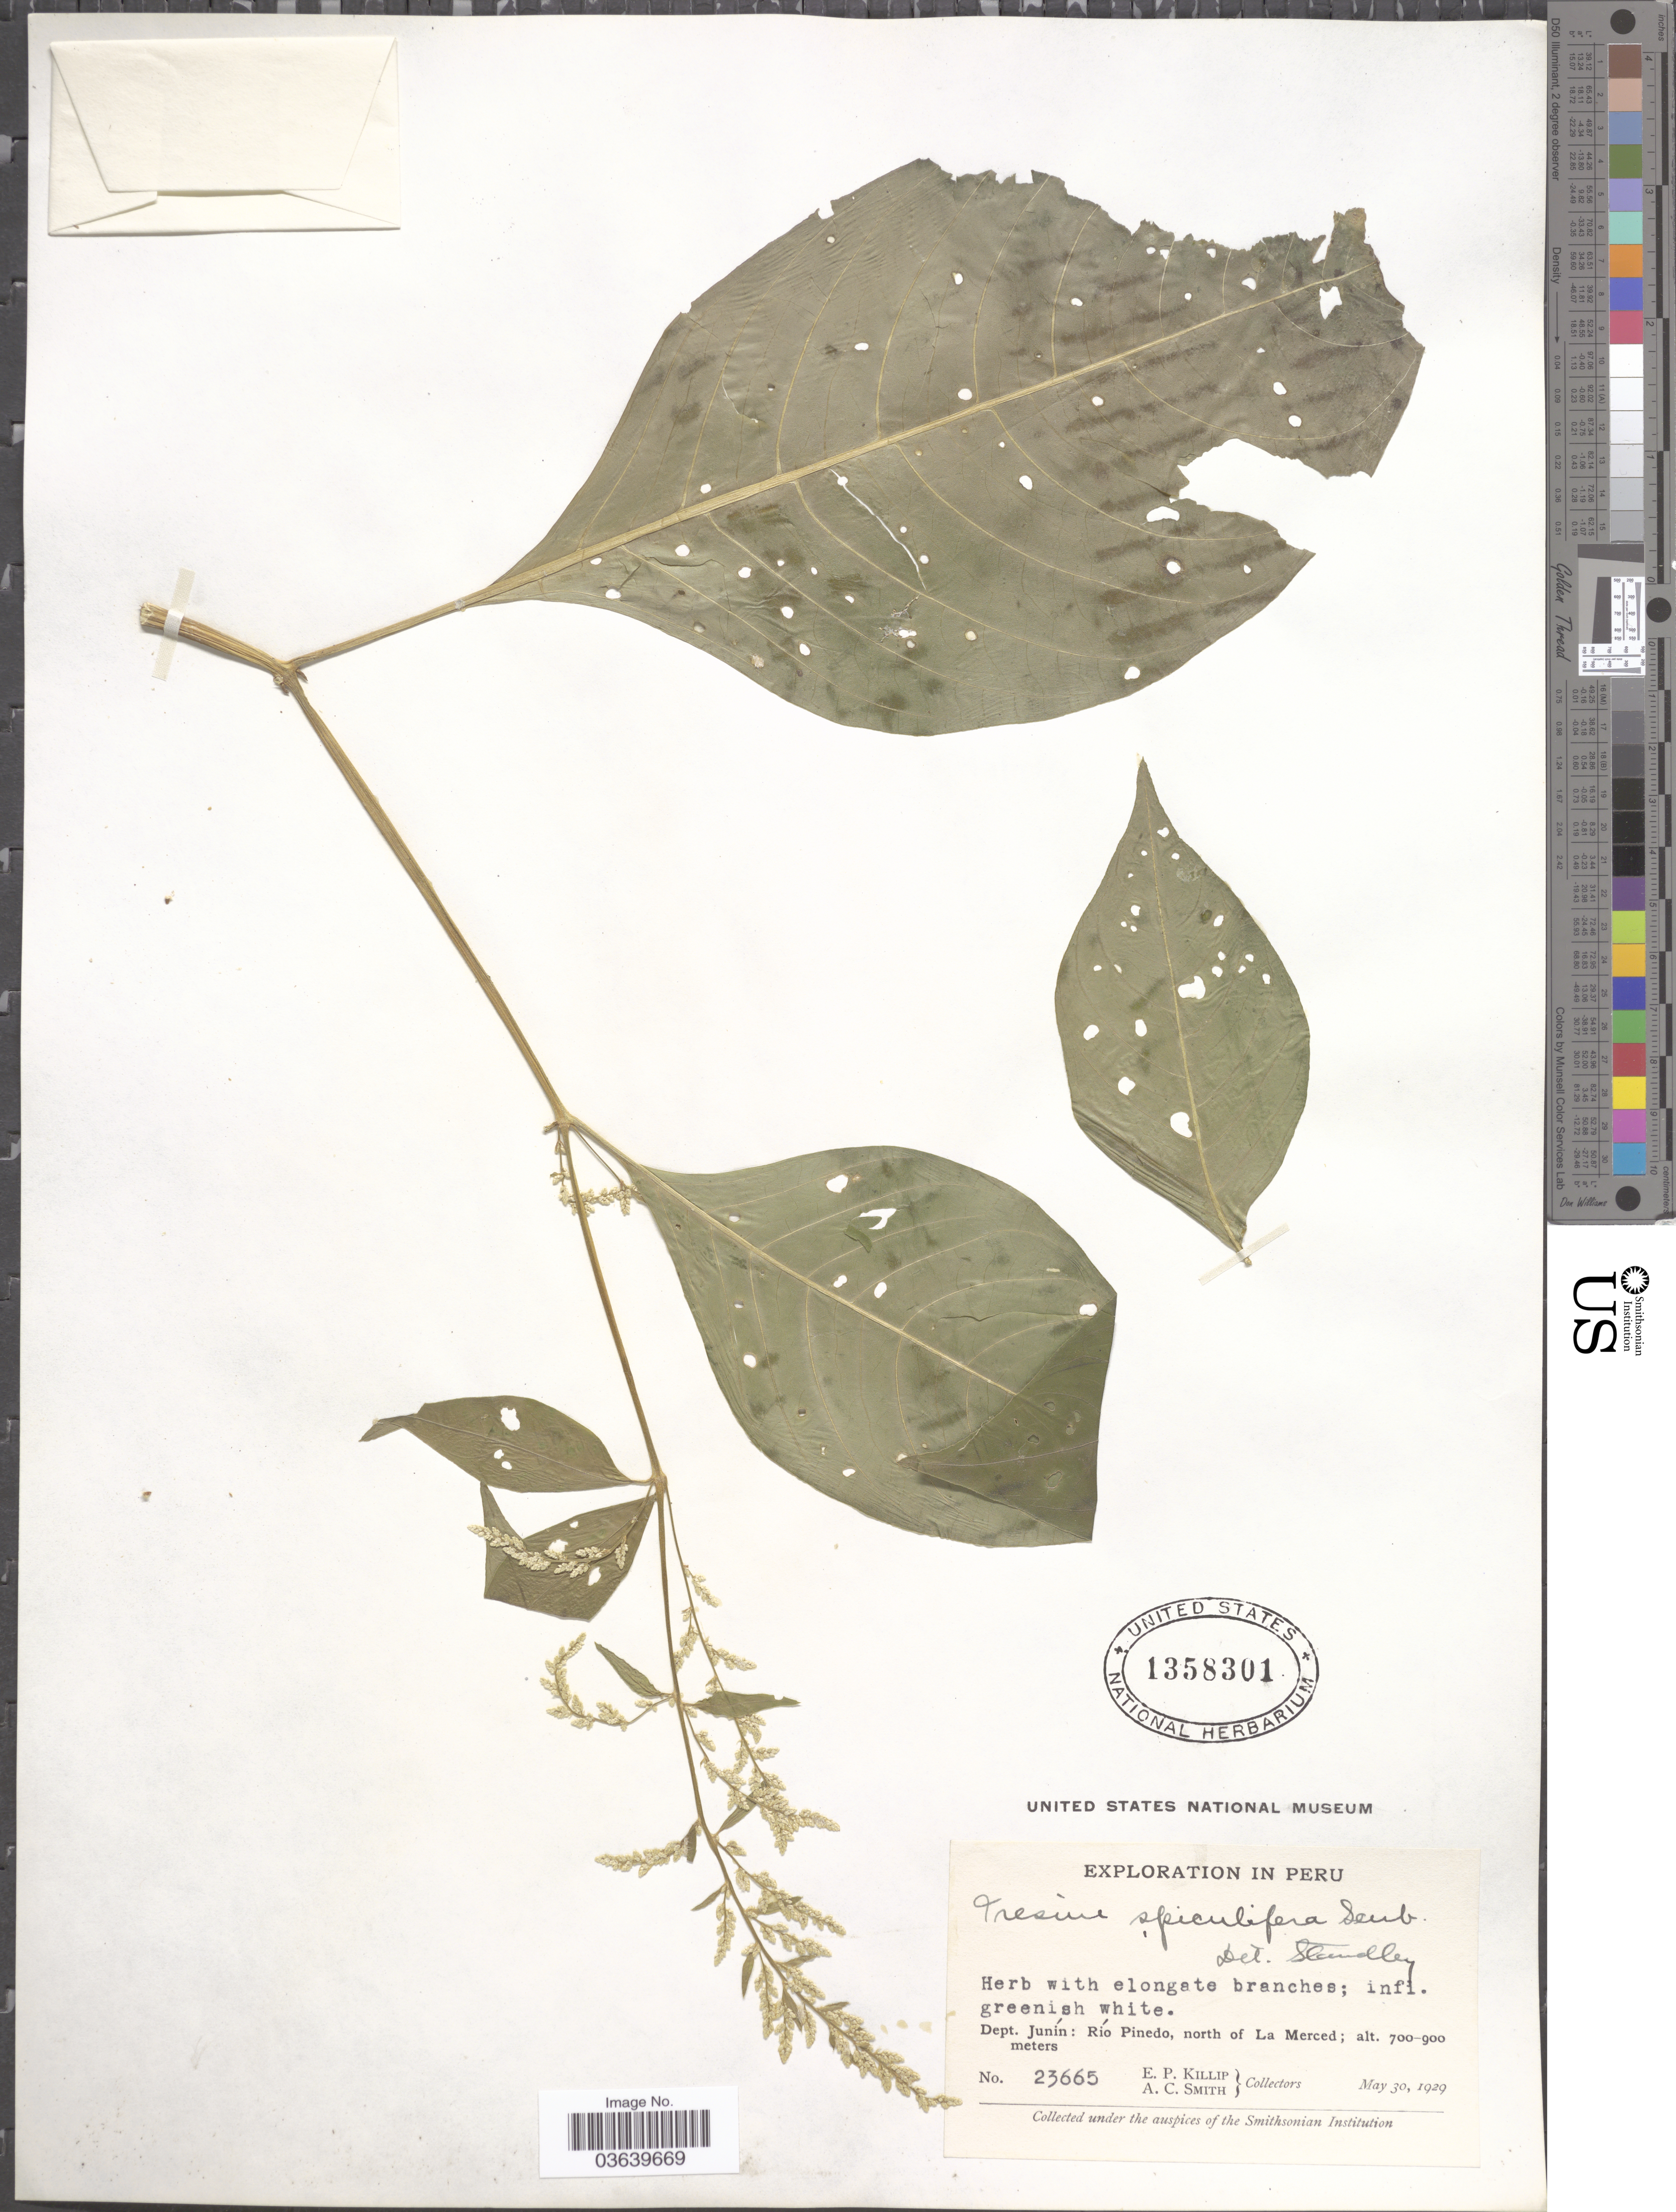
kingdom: Plantae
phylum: Tracheophyta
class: Magnoliopsida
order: Caryophyllales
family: Amaranthaceae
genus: Iresine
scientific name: Iresine spiculigera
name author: Seub.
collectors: E. P. Killip & A. C. Smith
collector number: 23665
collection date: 1929-05-30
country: Peru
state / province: Junín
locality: Dept. Junín: Río Pinedo, north of La Merced.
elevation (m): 700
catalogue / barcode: US 1358301